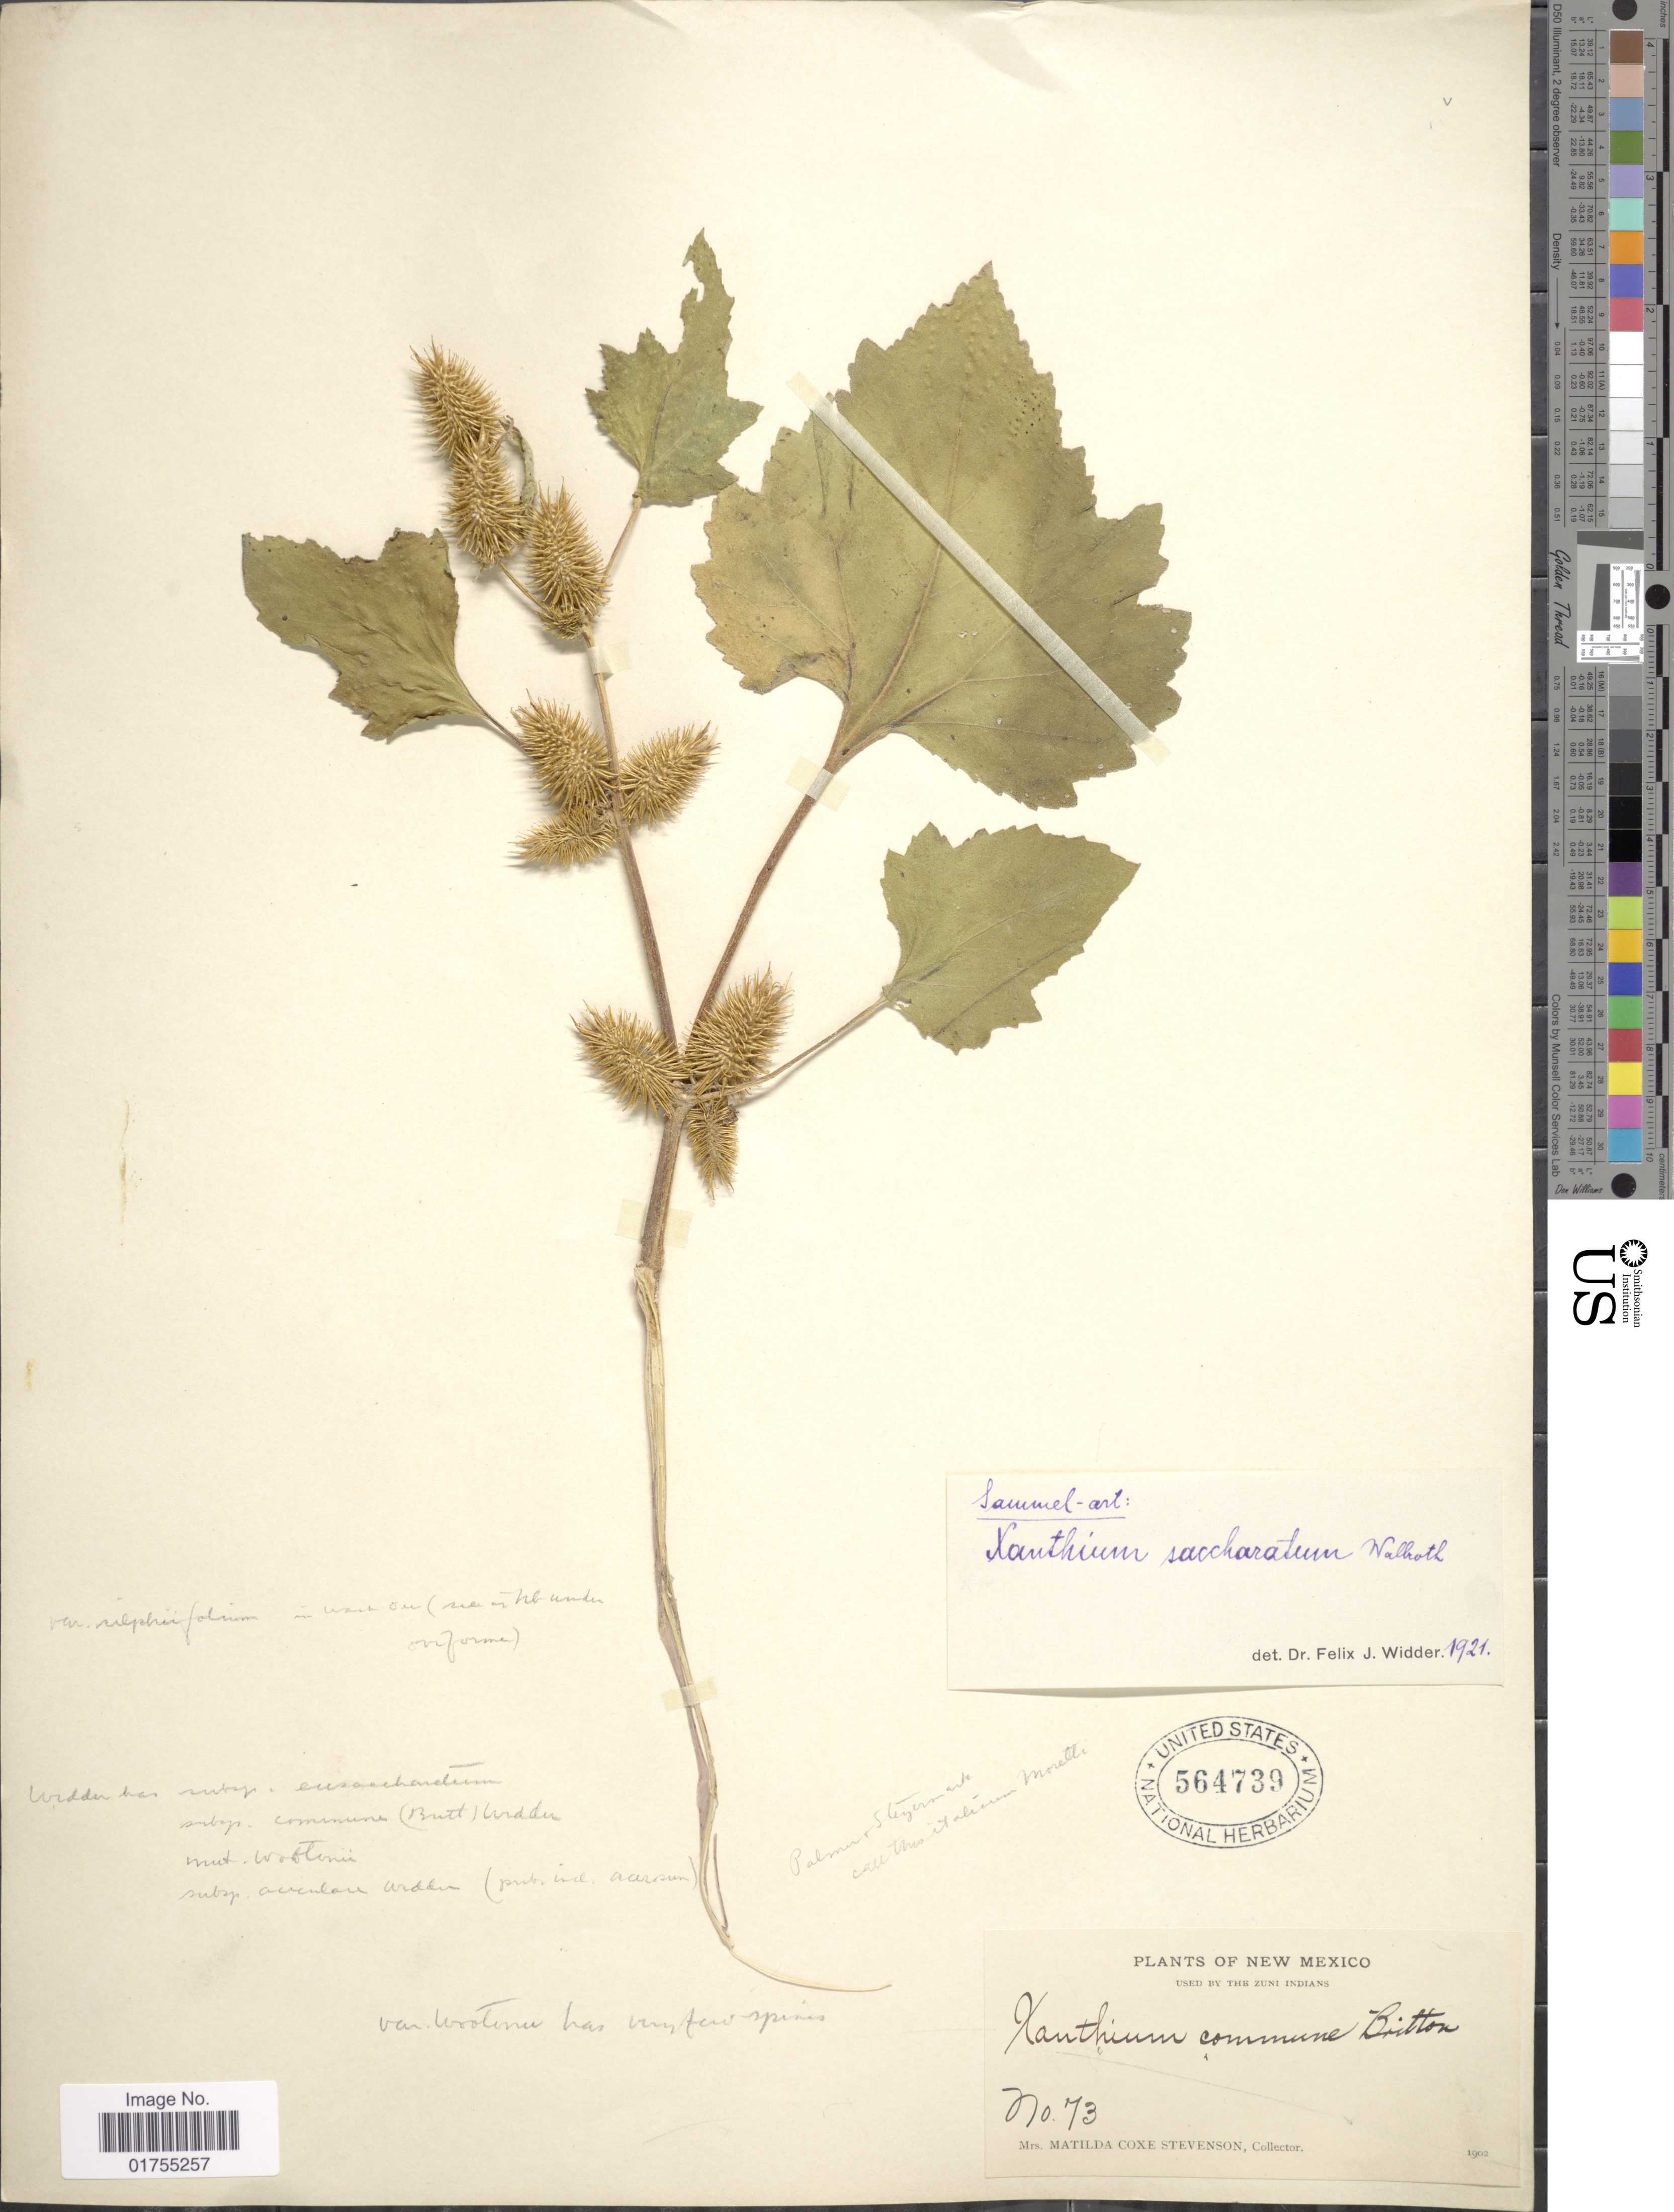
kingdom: Plantae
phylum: Tracheophyta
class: Magnoliopsida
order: Asterales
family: Asteraceae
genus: Xanthium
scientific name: Xanthium strumarium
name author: L.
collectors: M. Stevenson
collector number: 73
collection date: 1902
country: United States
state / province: New Mexico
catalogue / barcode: US 564739